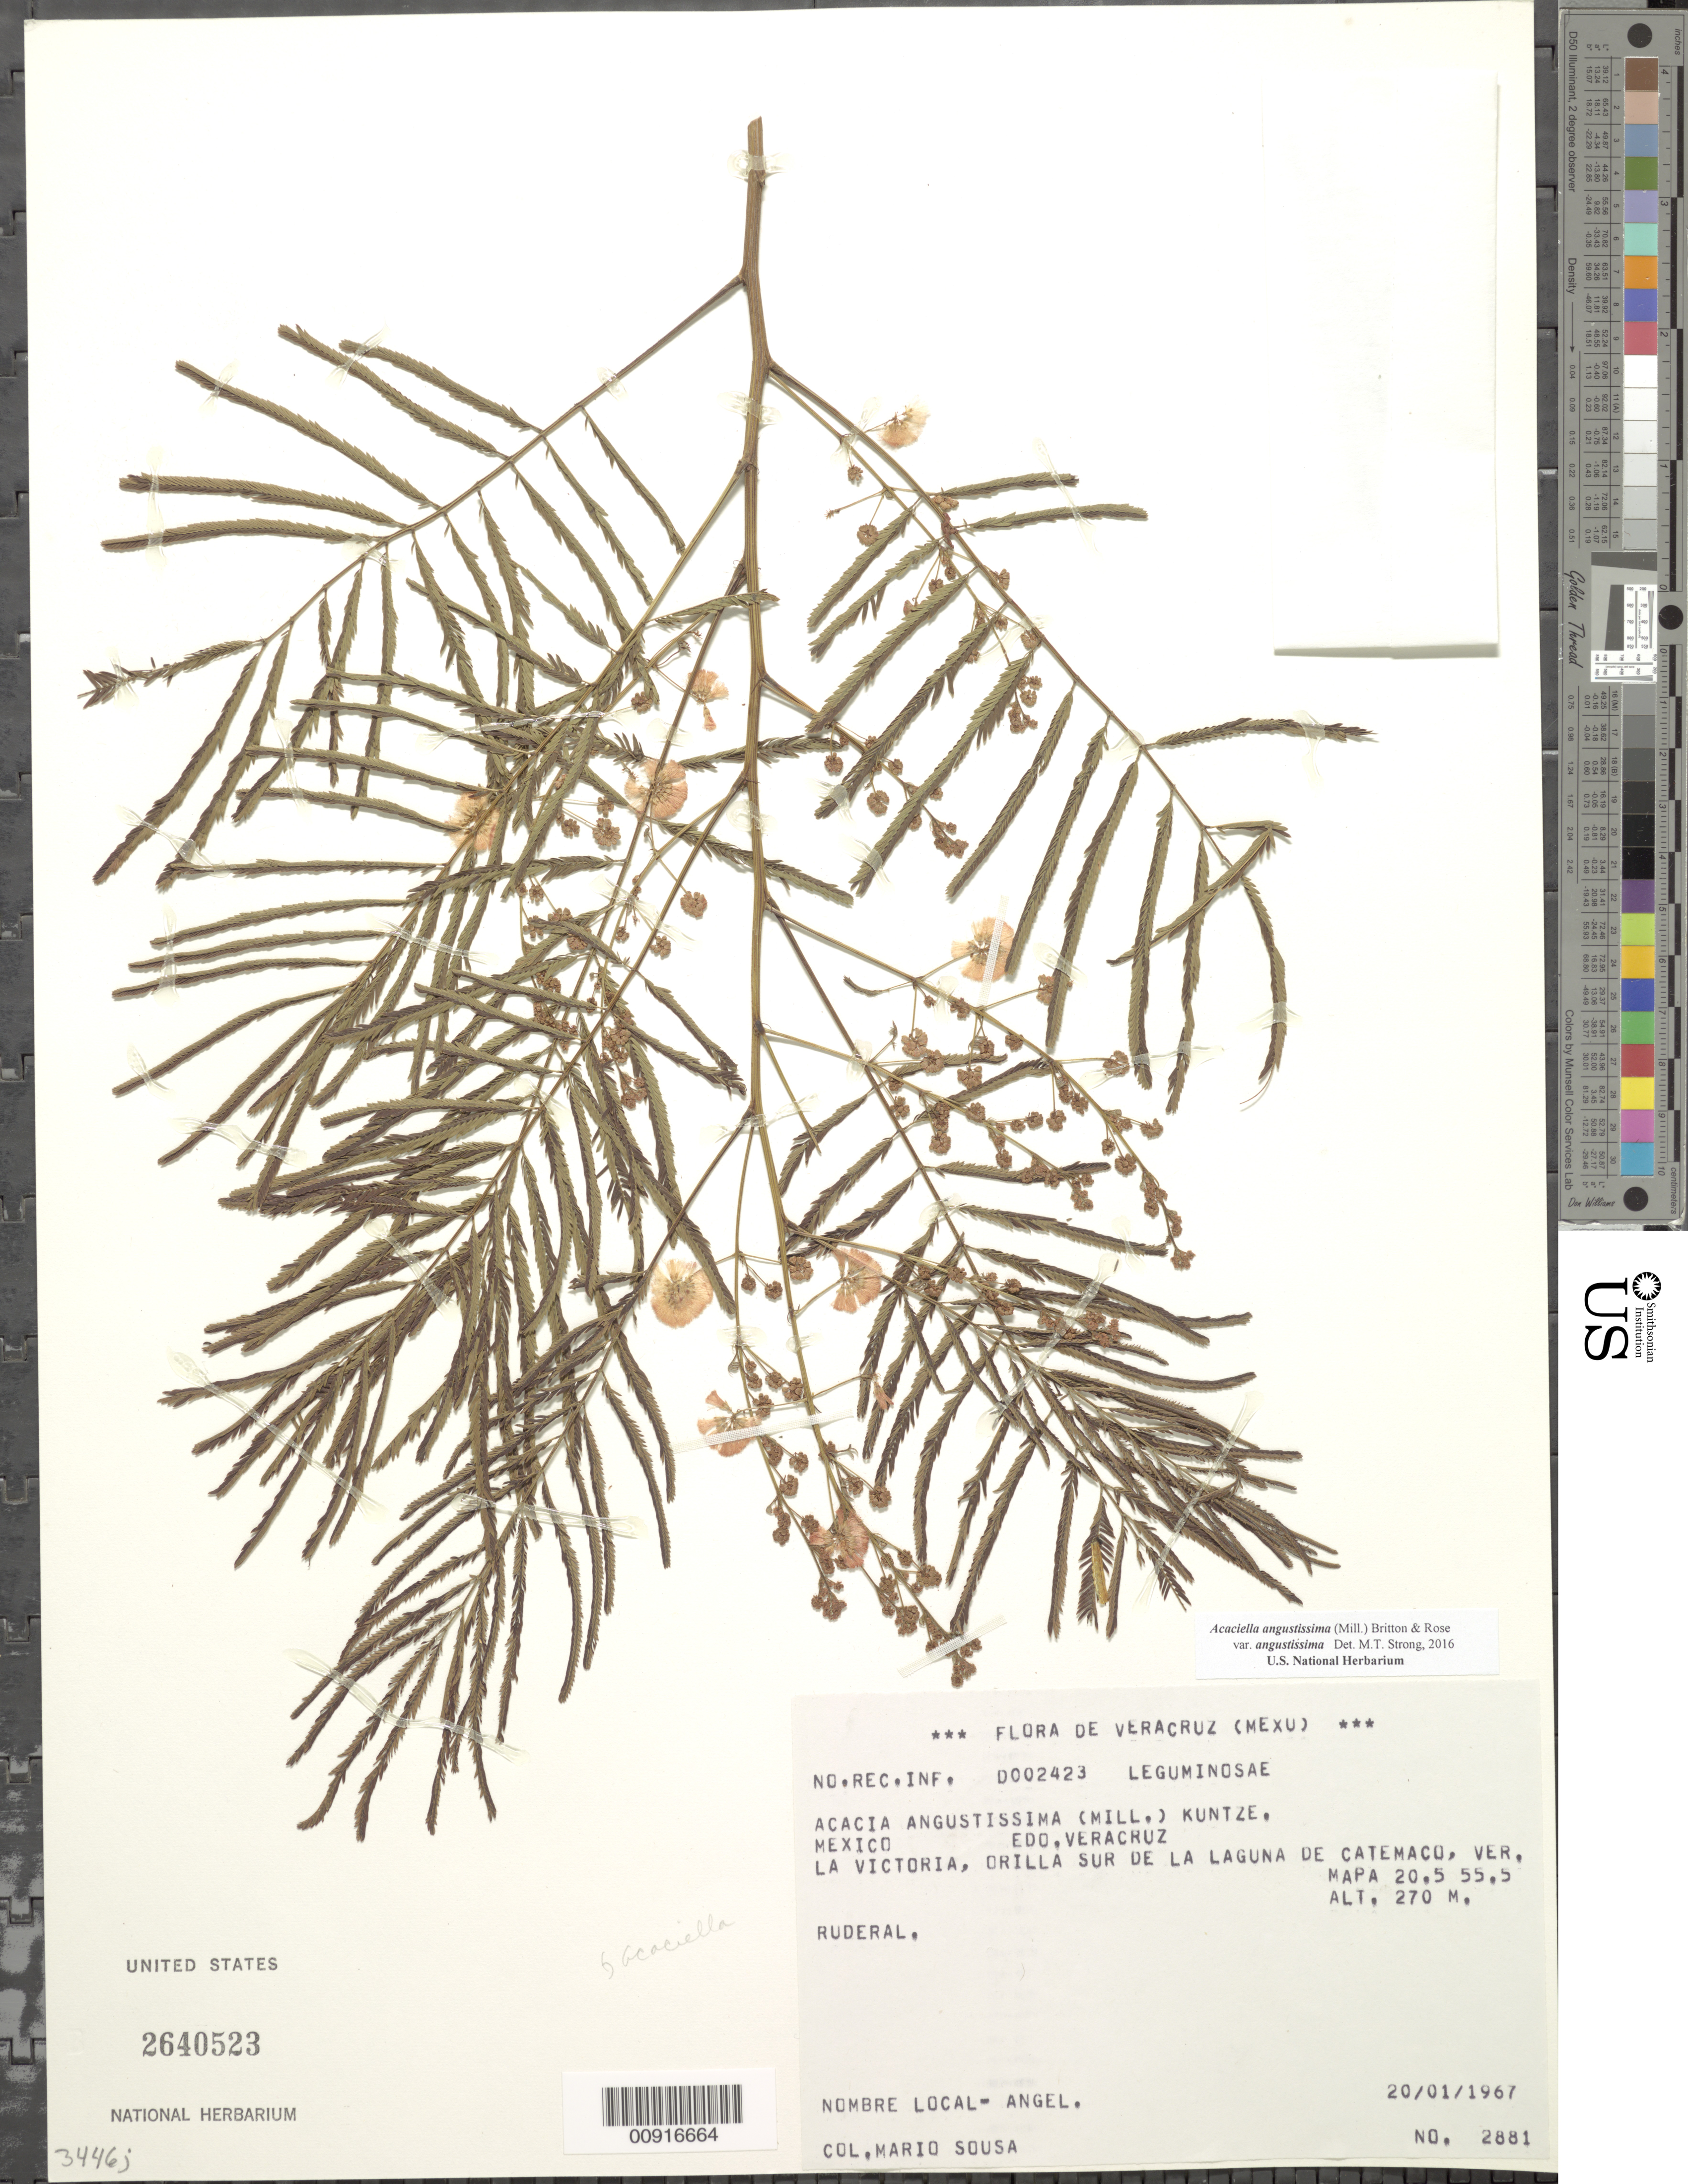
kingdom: Plantae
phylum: Tracheophyta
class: Magnoliopsida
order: Fabales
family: Fabaceae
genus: Acaciella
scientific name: Acaciella angustissima var. angustissima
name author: (Mill.) Britton & Rose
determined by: Strong, M. T., (US), Smithsonian Institution - National Museum of Natural History (UNITED STATES)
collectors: M. Sousa S.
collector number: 2881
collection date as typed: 20 Jan 1967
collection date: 1967-01-20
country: Mexico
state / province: Veracruz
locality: La Victoria, orilla sur de la Laguna de Catemaco, Veracruz. Mapa 20.5 55.5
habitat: Ruderal.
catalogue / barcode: US 2640523